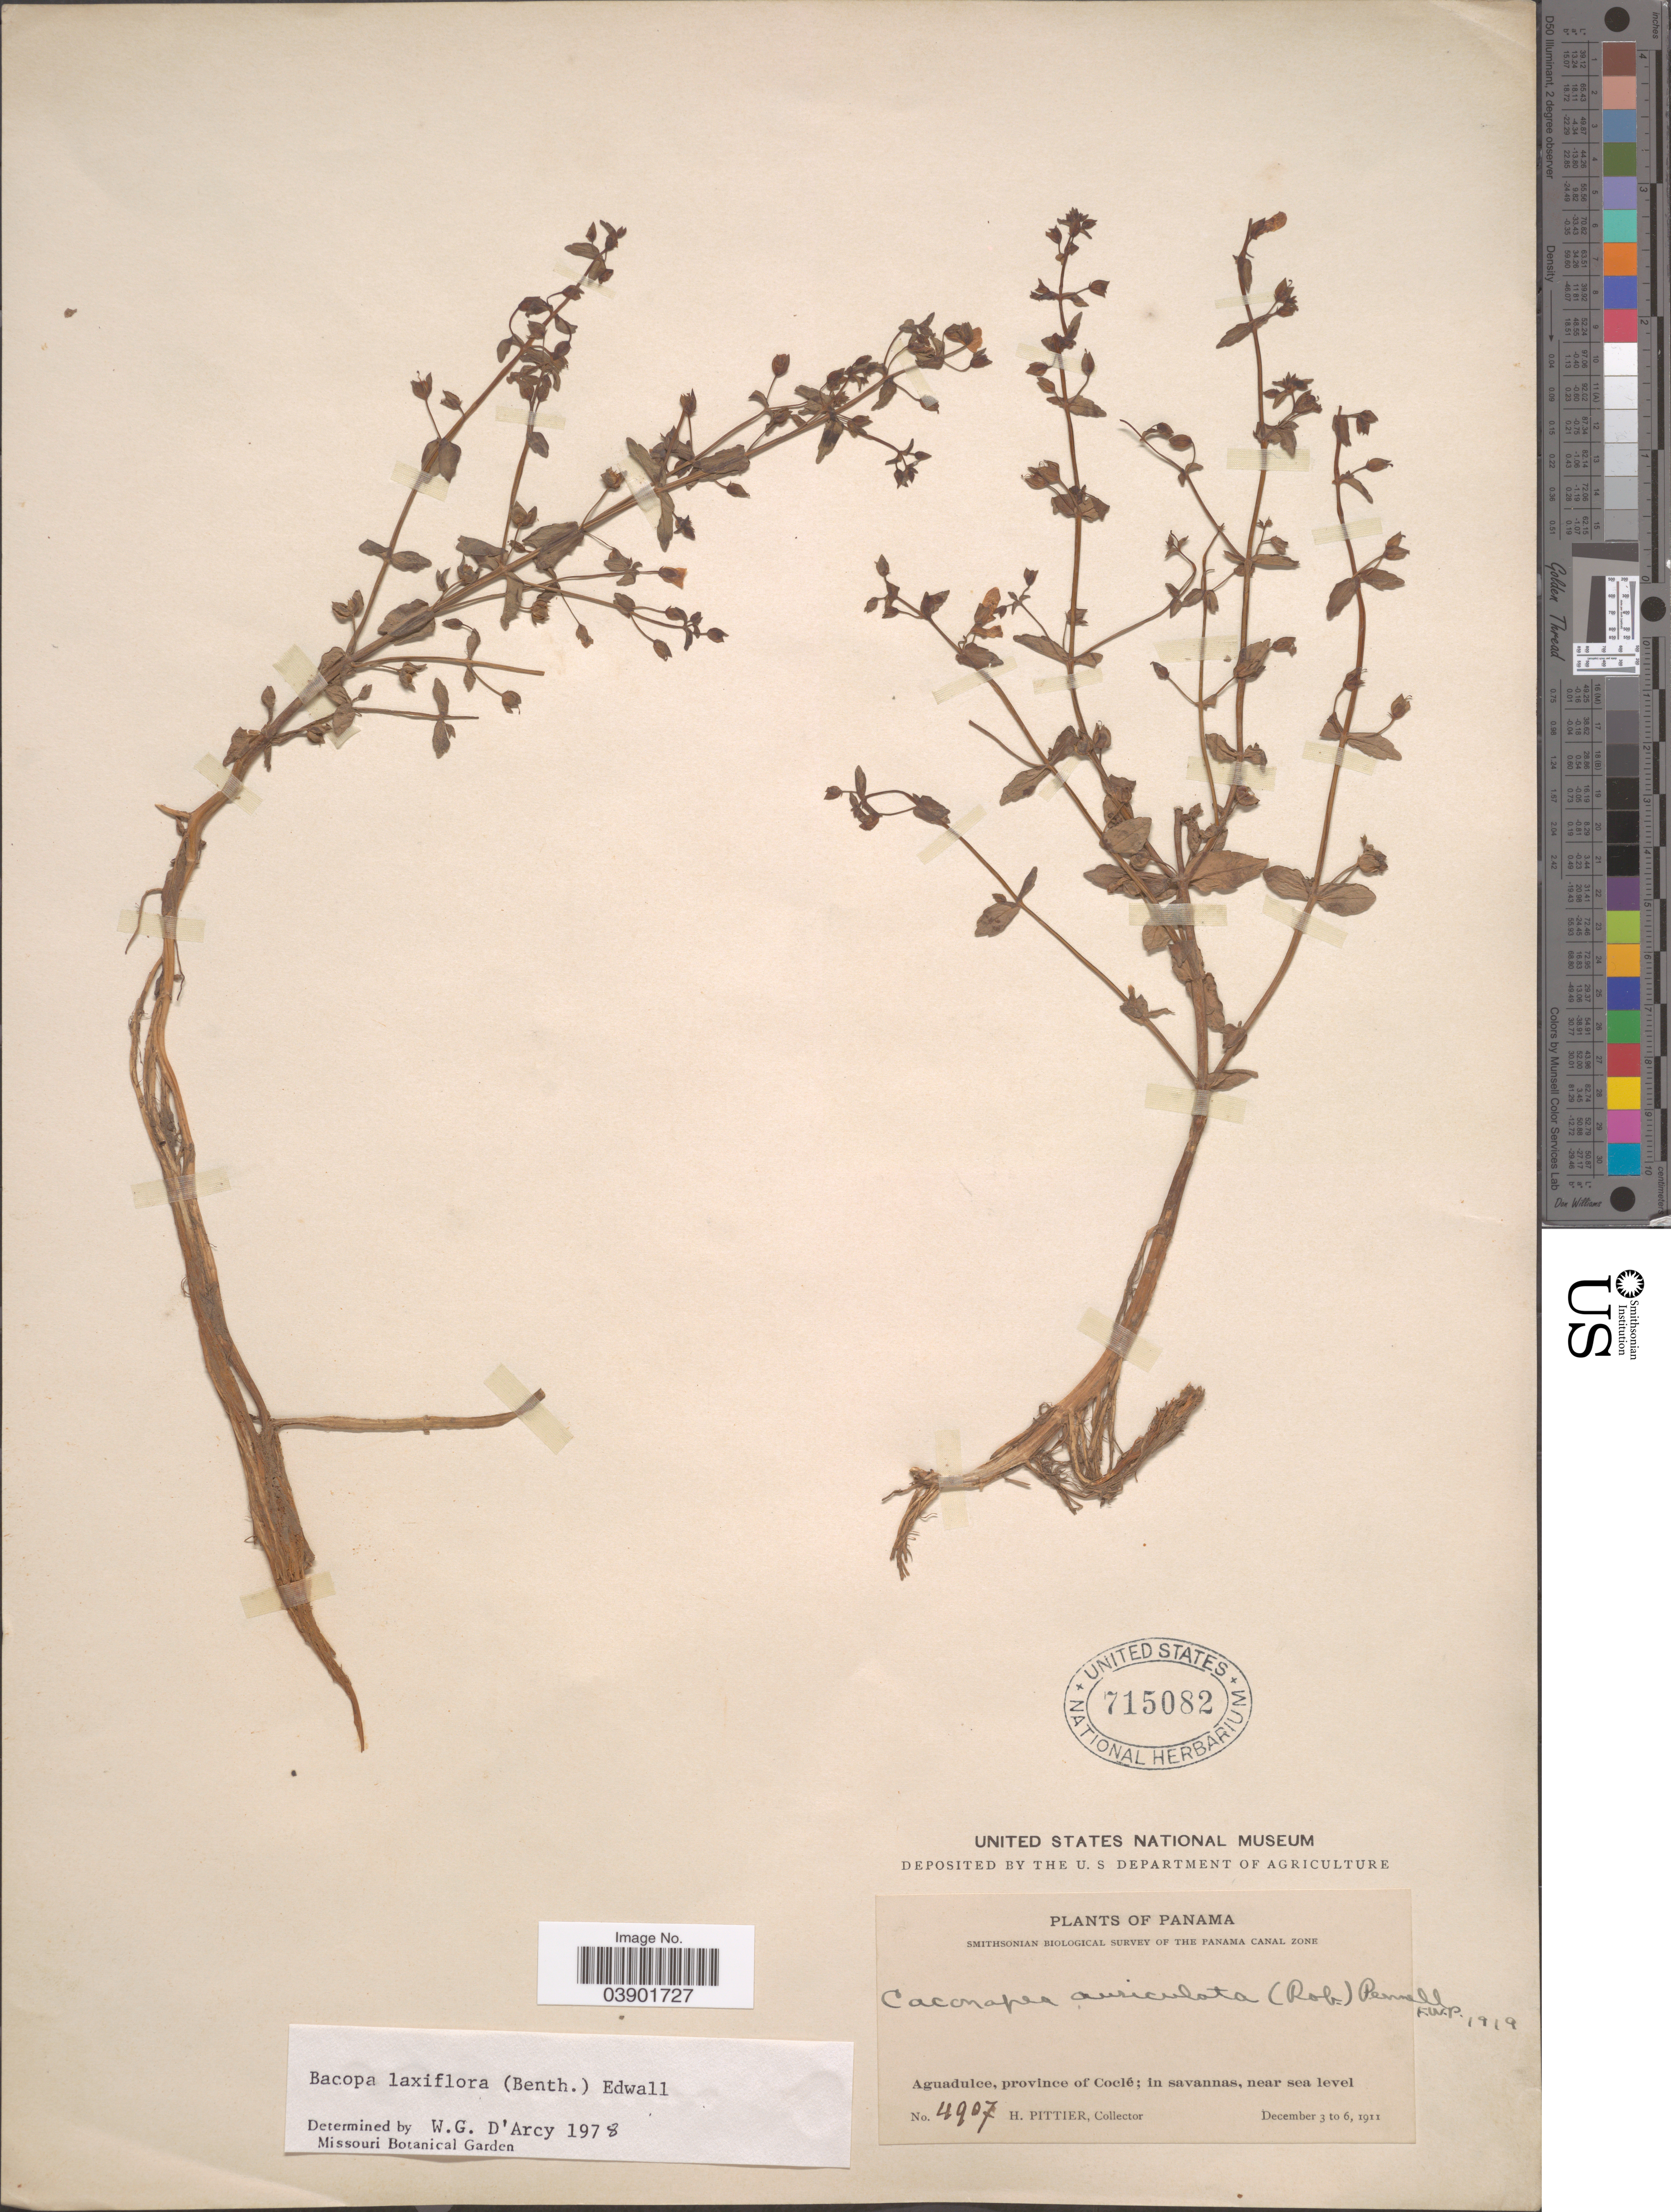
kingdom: Plantae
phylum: Tracheophyta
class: Magnoliopsida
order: Lamiales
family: Plantaginaceae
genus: Bacopa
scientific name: Bacopa laxiflora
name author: (Benth.) Wettst. ex Edwall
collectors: H. F. Pittier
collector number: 4907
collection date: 1911-12-03/1911-12-06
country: Panama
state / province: Cocle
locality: The Panama Canal Zone. Aguadulce.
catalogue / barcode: US 715082